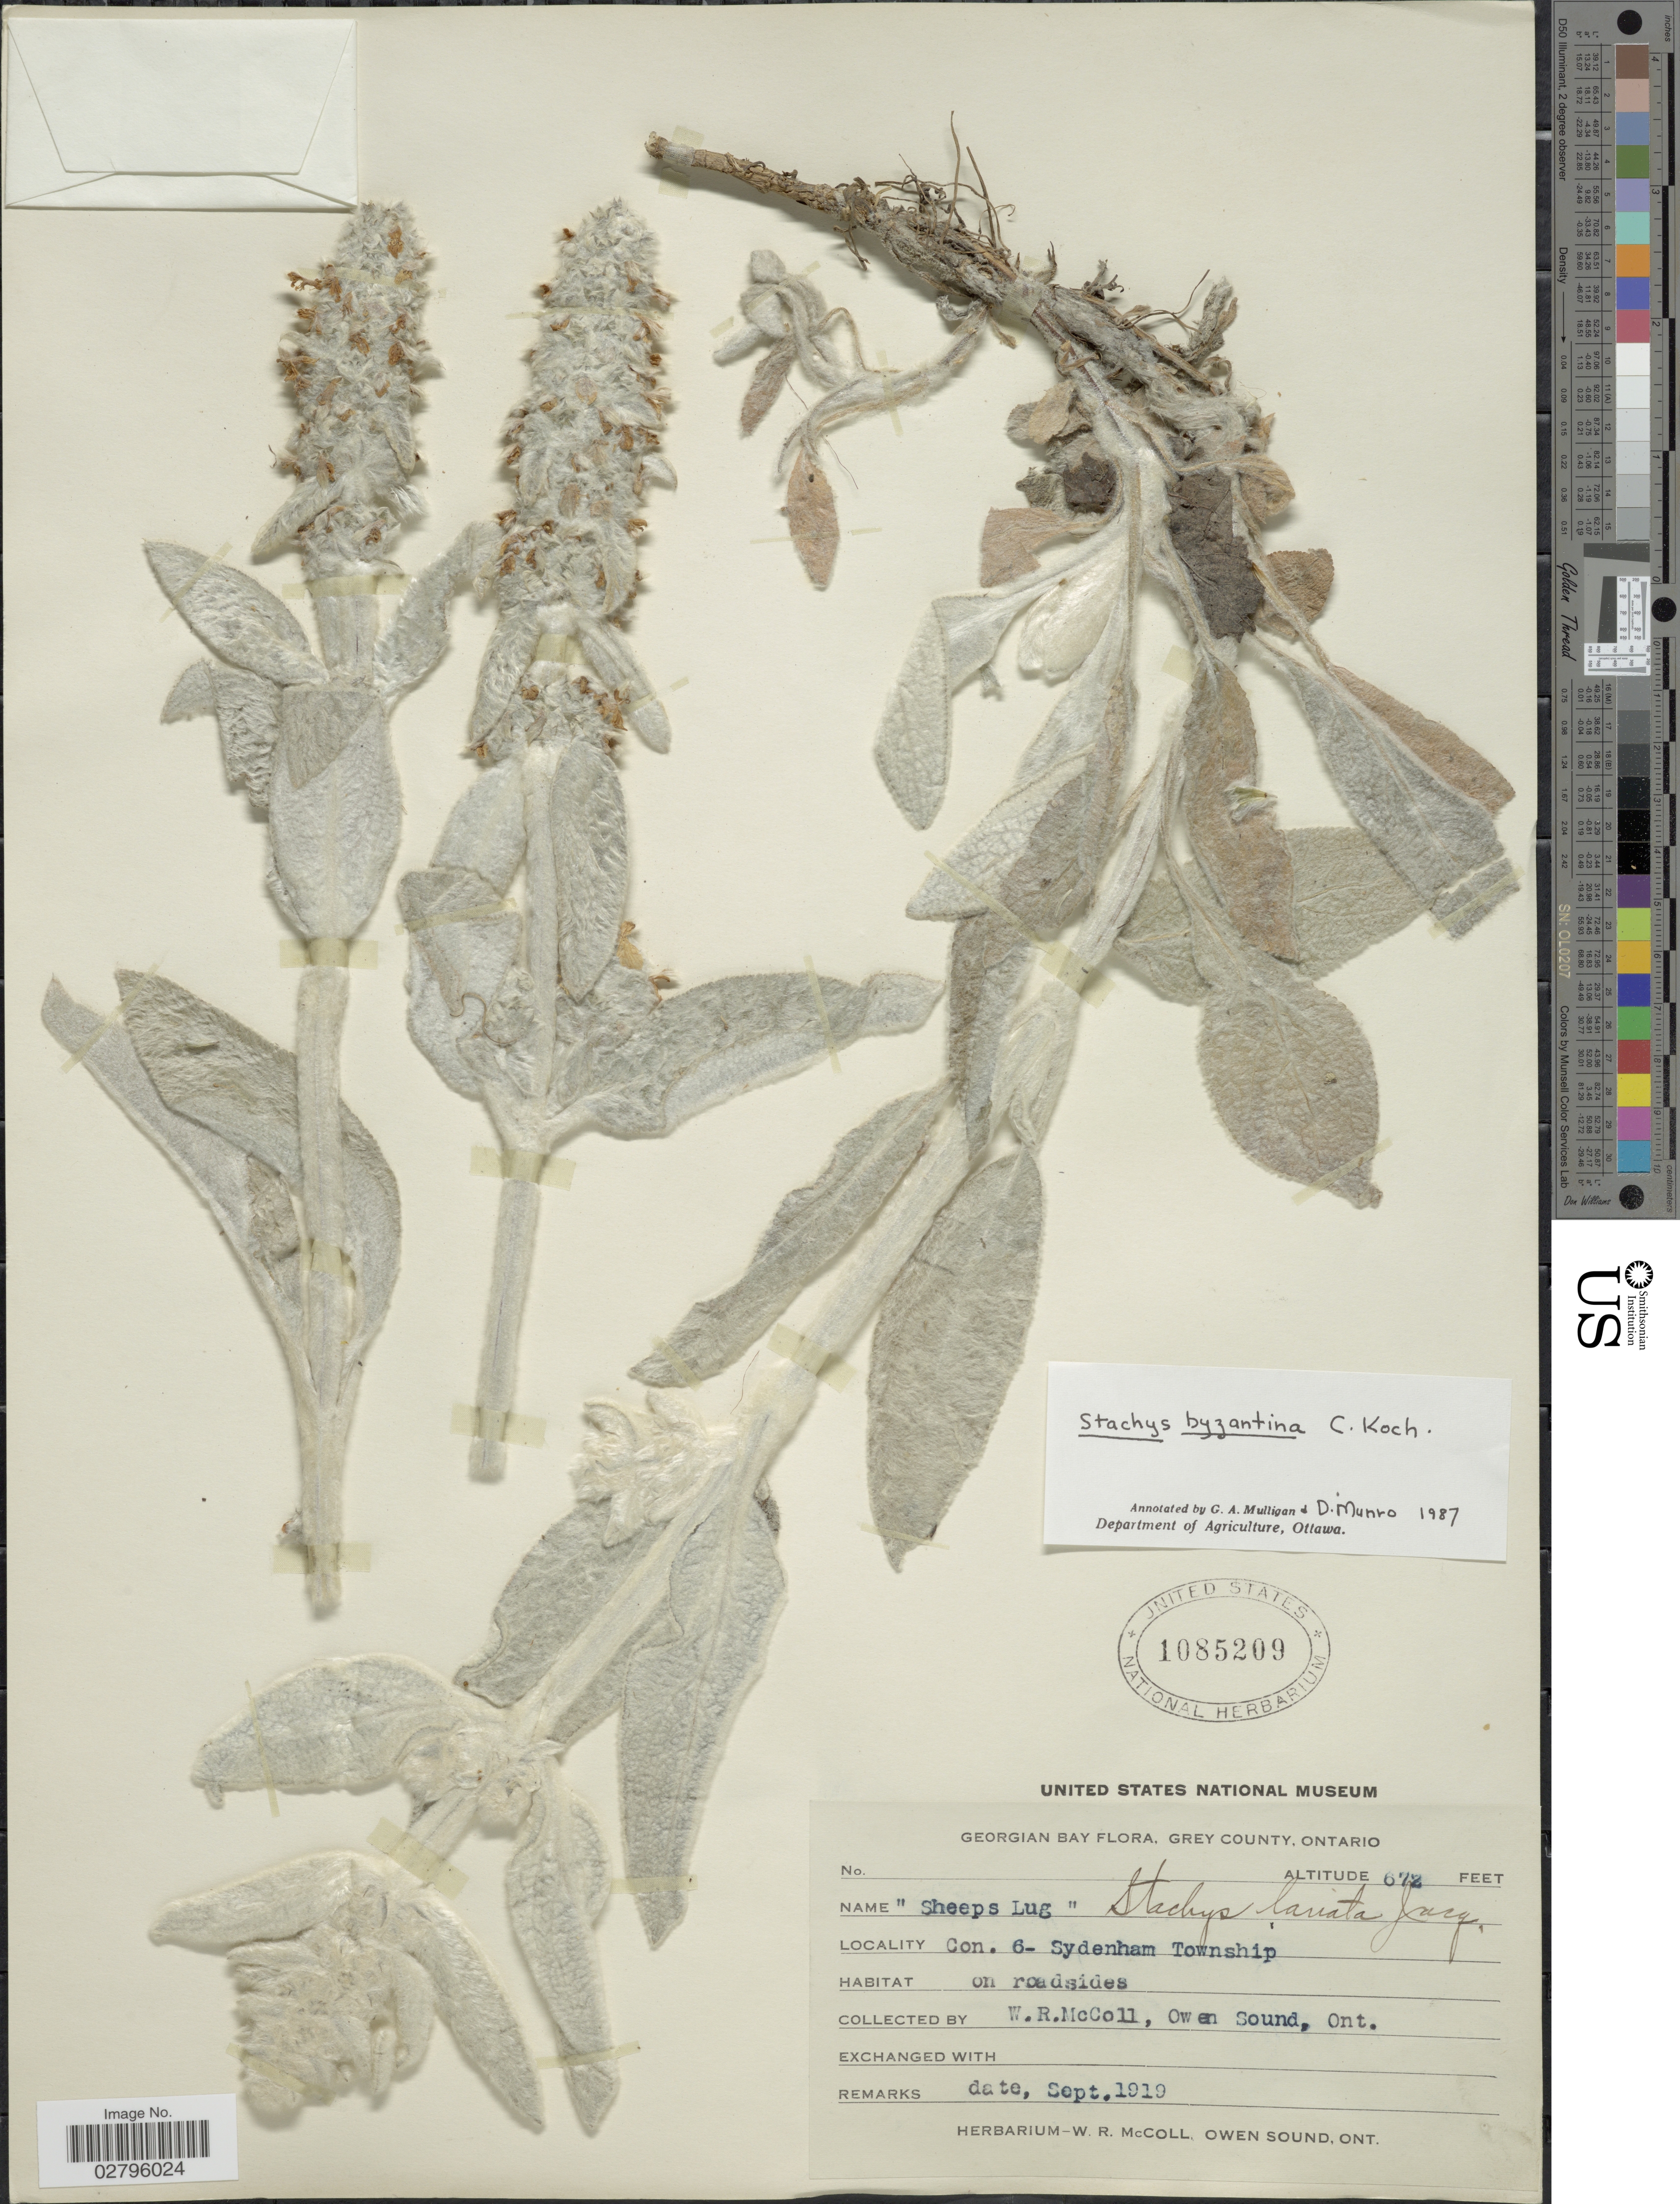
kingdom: Plantae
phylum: Tracheophyta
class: Magnoliopsida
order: Lamiales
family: Lamiaceae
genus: Stachys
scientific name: Stachys byzantina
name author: K. Koch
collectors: W. McColl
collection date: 1919-09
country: Canada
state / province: Ontario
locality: Georgian Bay, Grey County, Con. 6- Sydenham Township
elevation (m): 205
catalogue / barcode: US 1085209